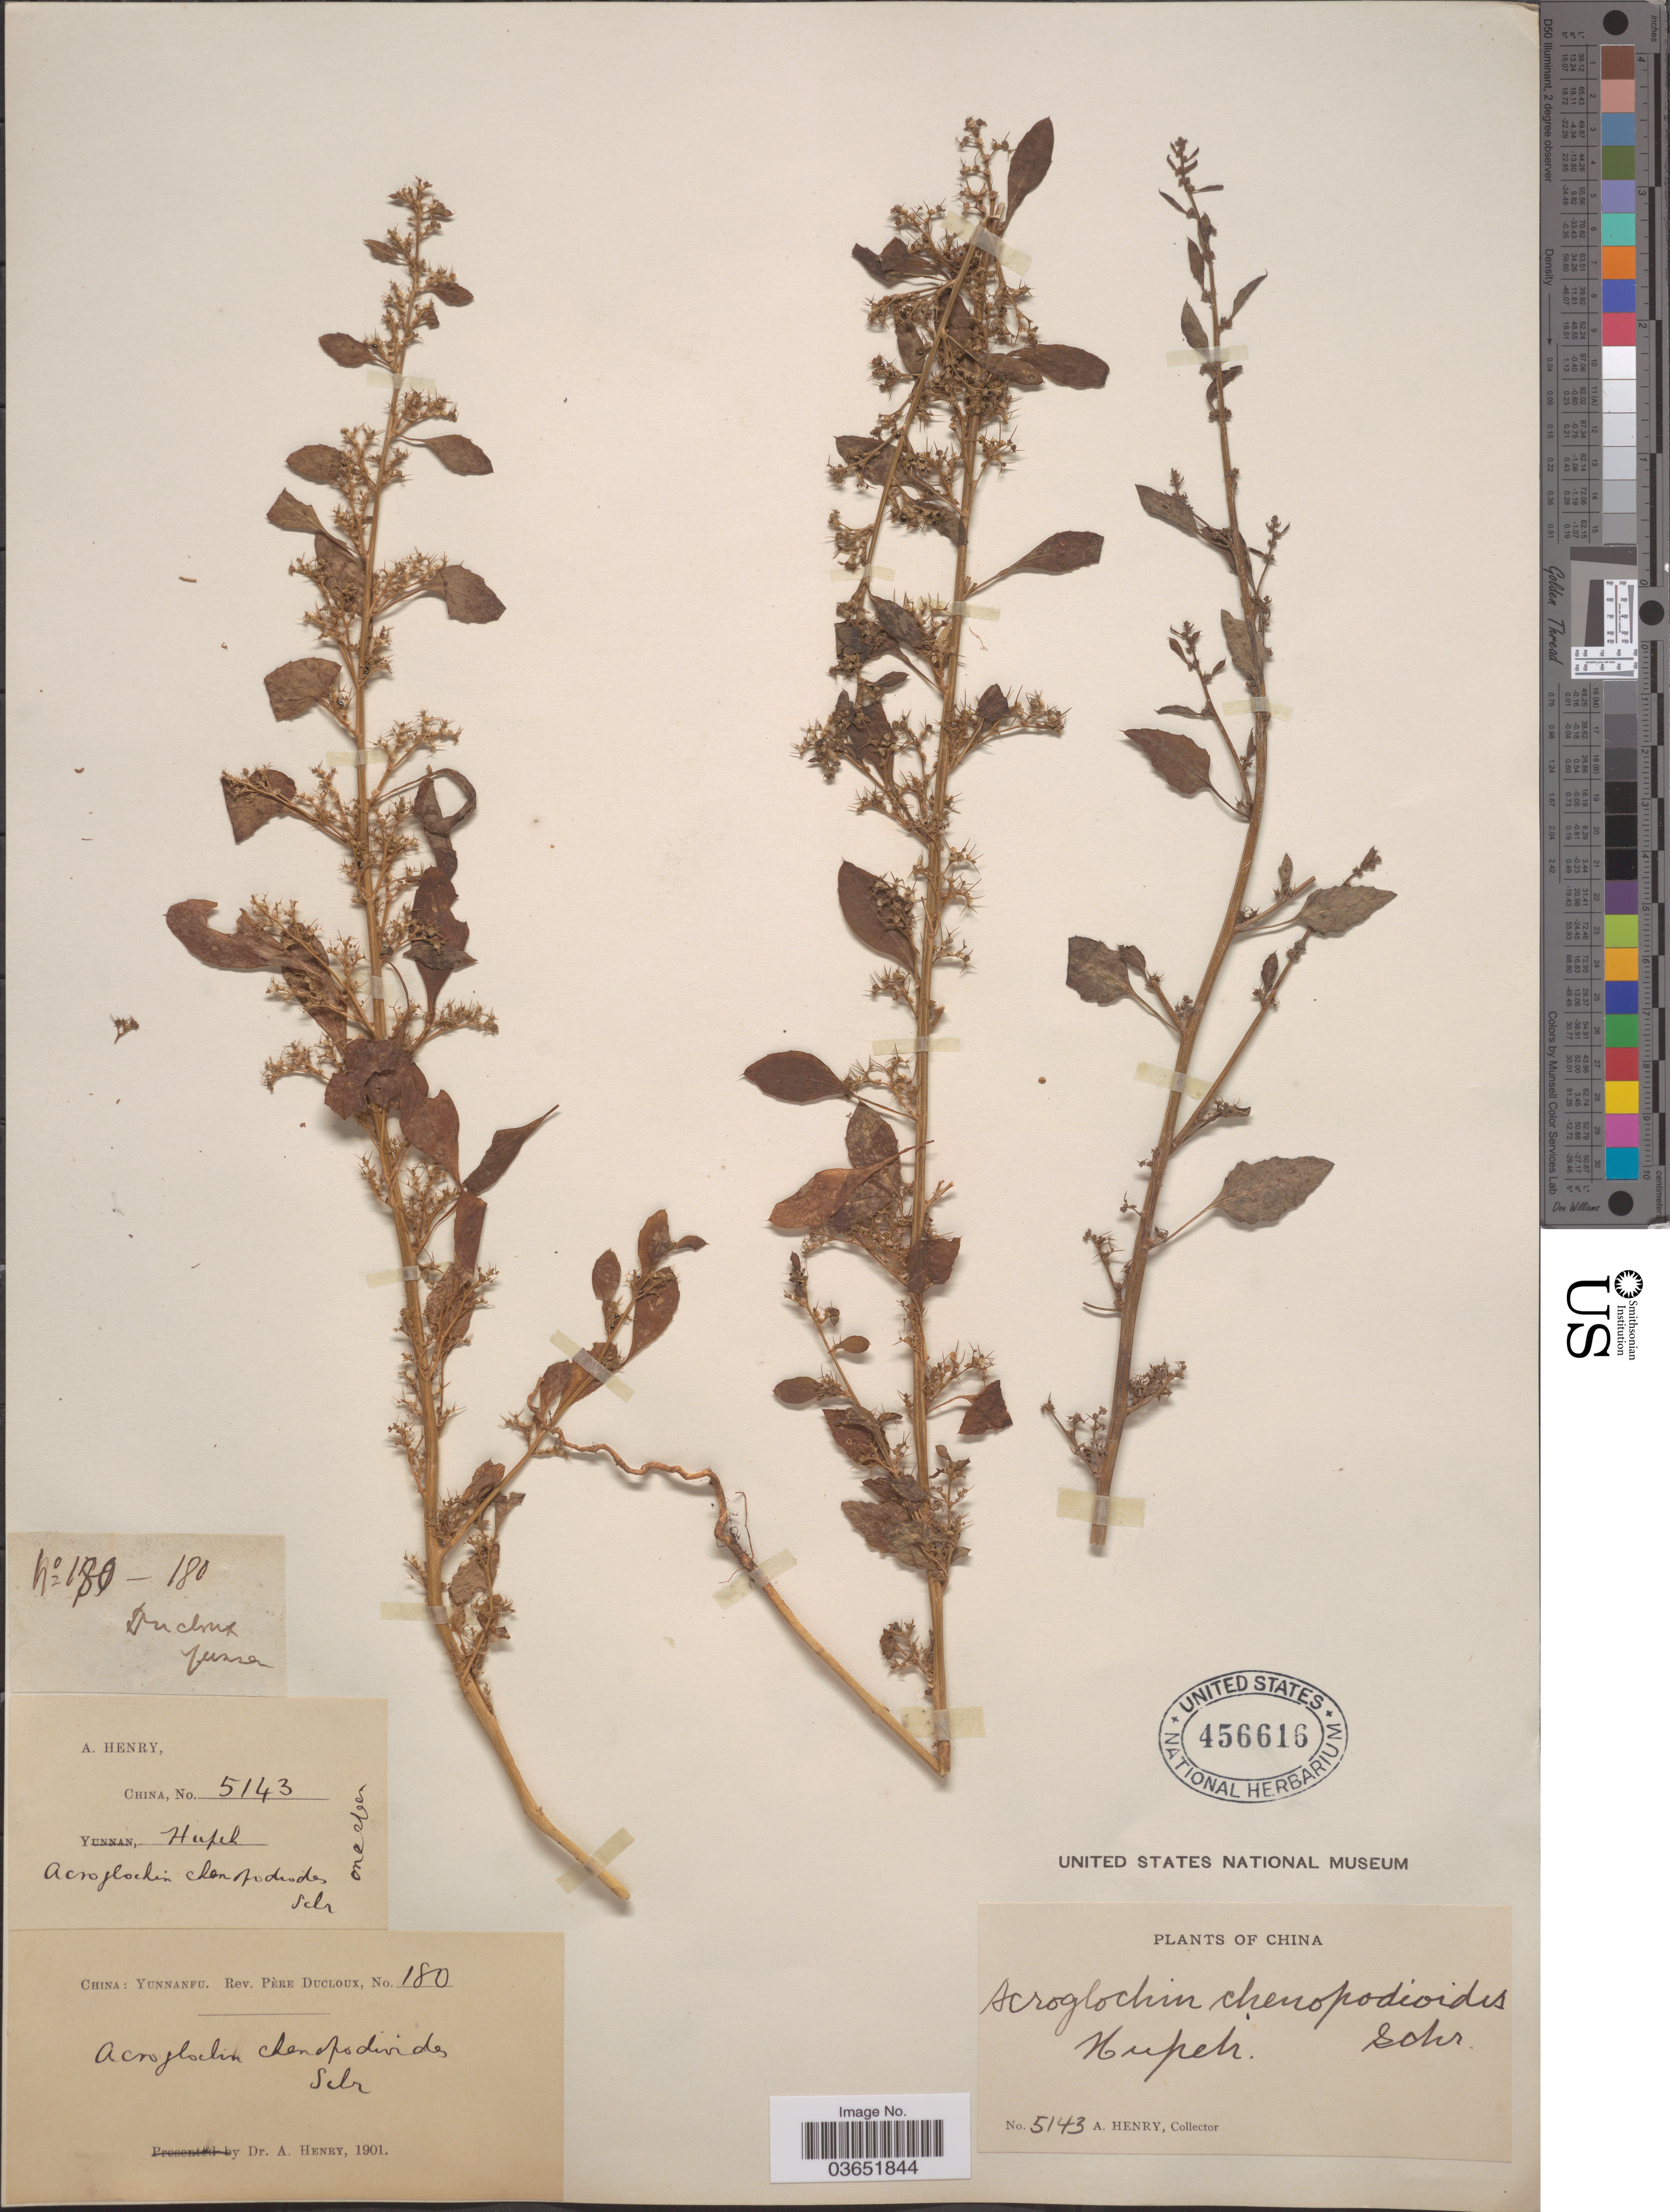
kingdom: Plantae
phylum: Tracheophyta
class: Magnoliopsida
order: Caryophyllales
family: Amaranthaceae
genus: Acroglochin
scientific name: Acroglochin persicarioides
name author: (Poir.) Moq.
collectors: A. Henry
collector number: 5143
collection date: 1901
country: China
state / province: Hubei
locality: Hupeh.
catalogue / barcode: US 456616